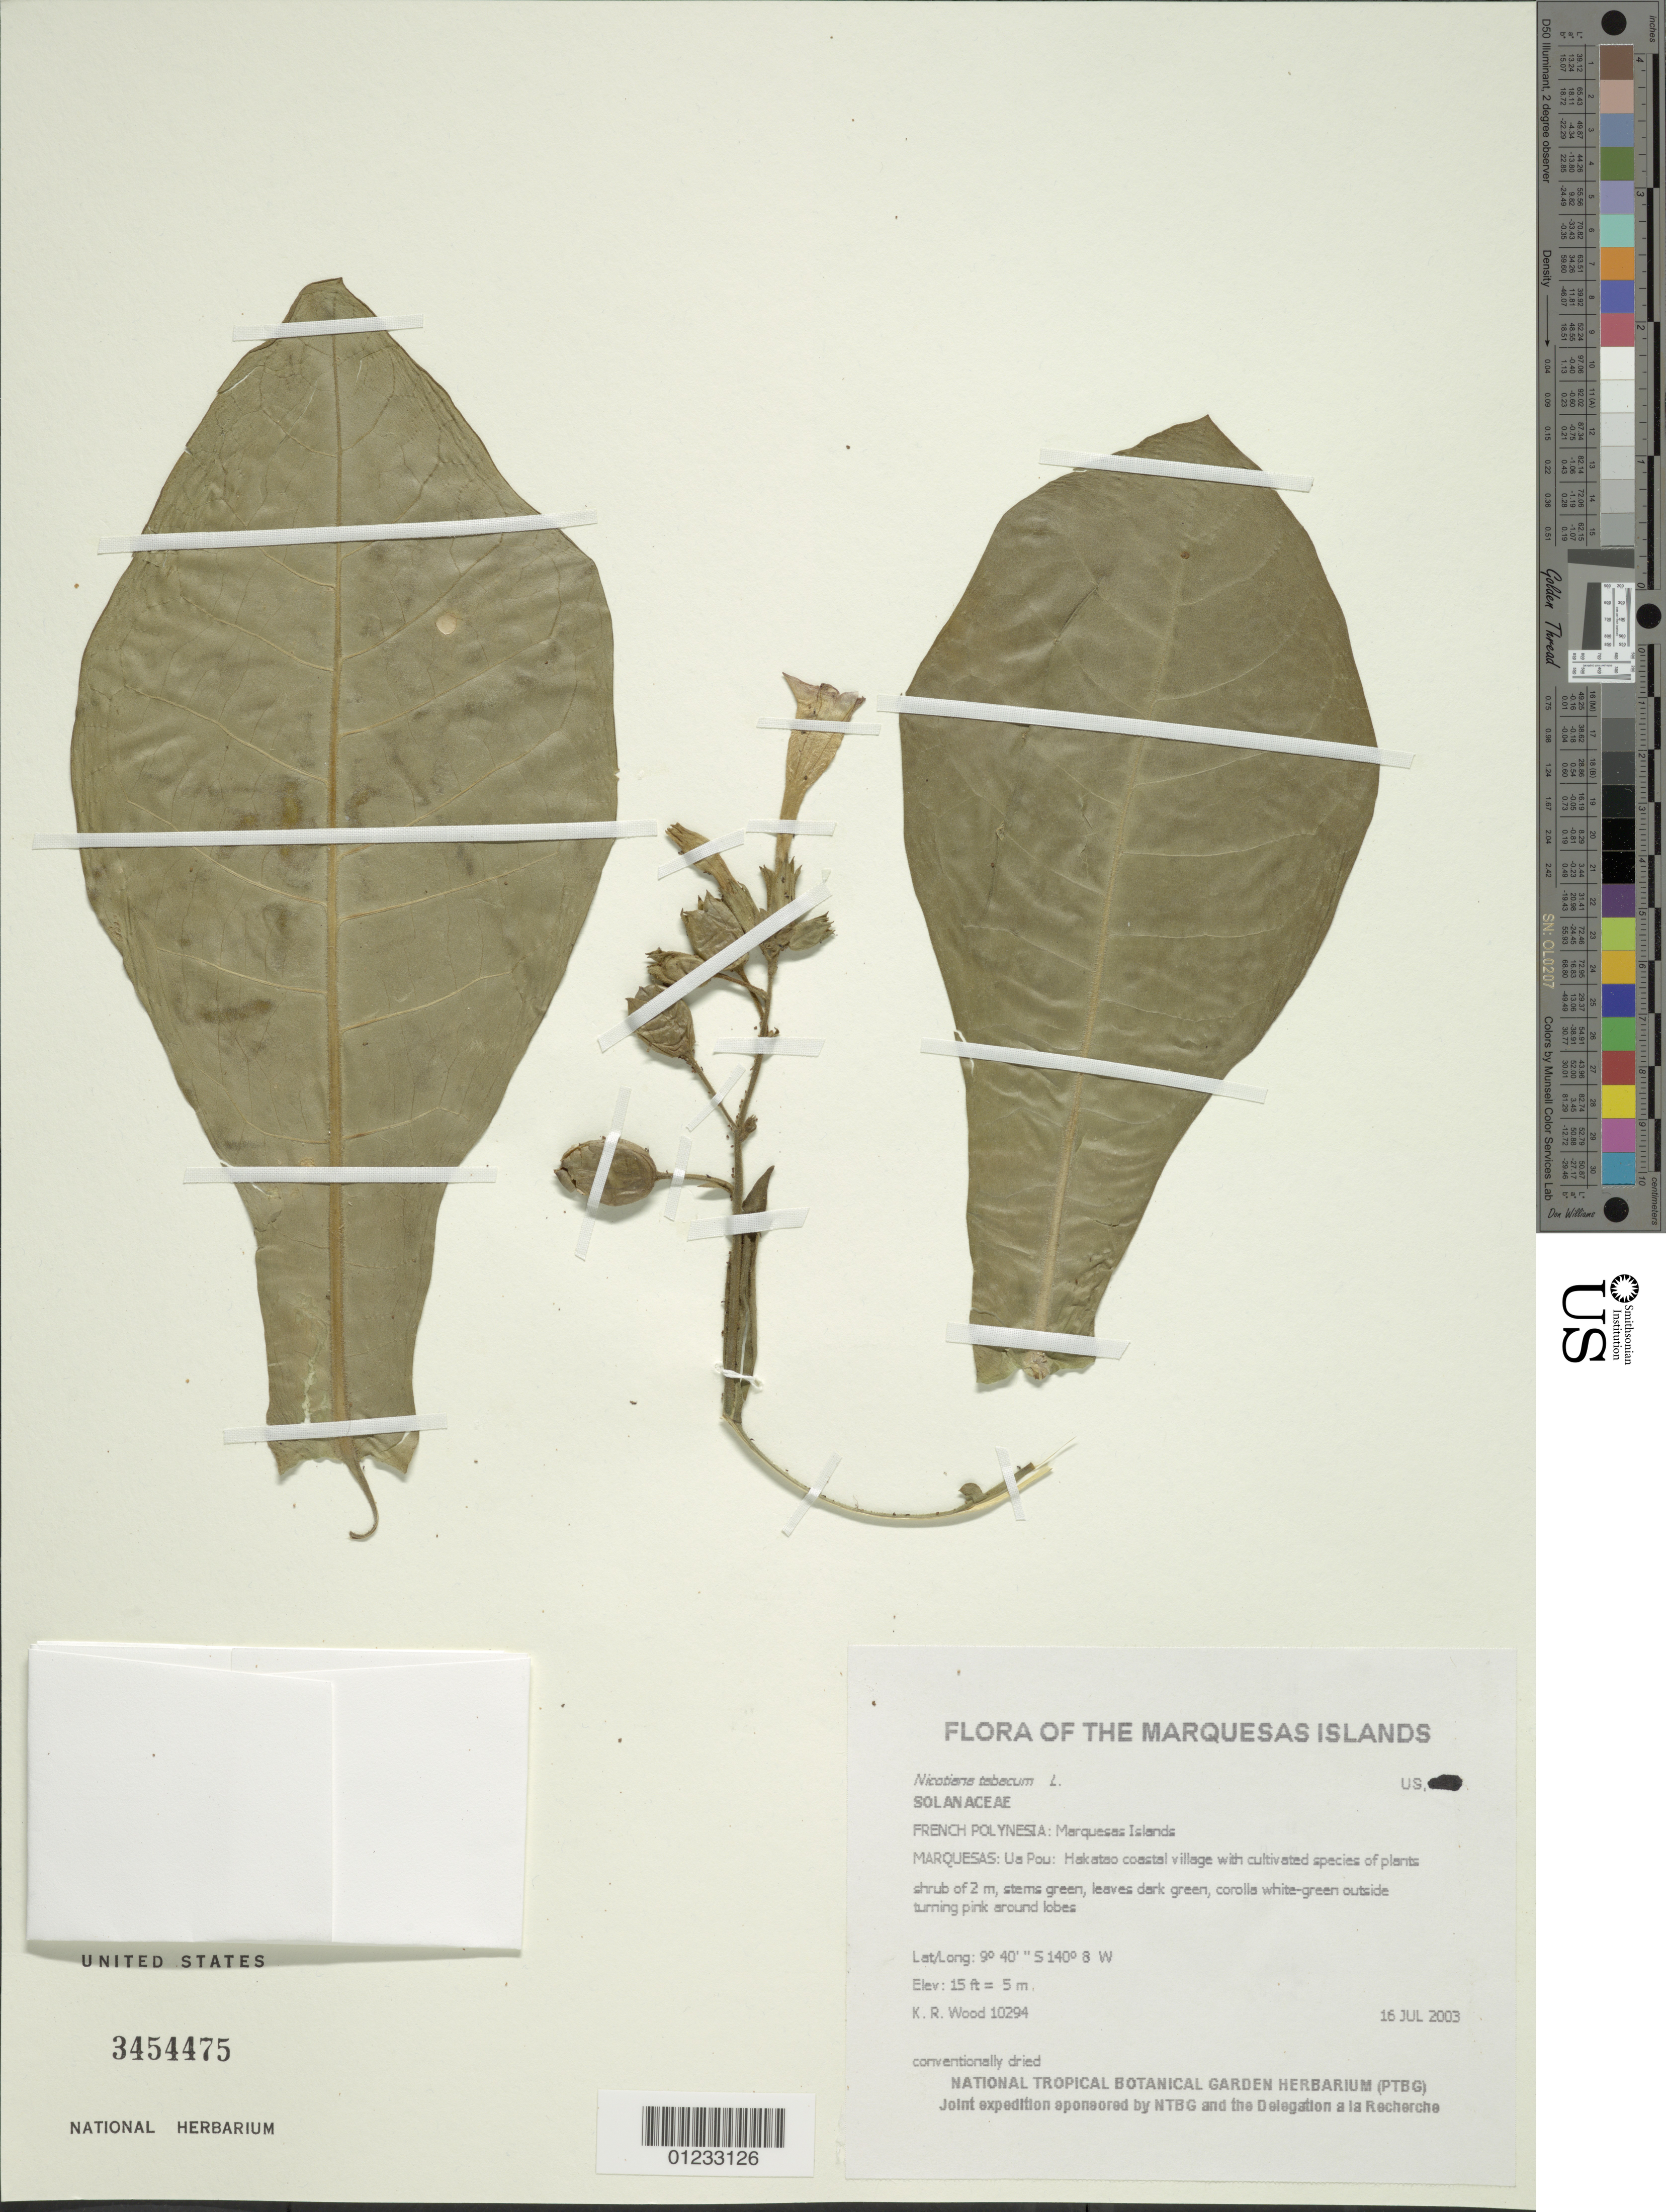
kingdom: Plantae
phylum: Tracheophyta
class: Magnoliopsida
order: Solanales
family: Solanaceae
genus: Nicotiana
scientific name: Nicotiana tabacum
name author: L.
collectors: K. R. Wood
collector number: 10294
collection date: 2003-07-16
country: French Polynesia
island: Ua Pou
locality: Hakatao coastal village with cultivated species of plants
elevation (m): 5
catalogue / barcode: US 3454475